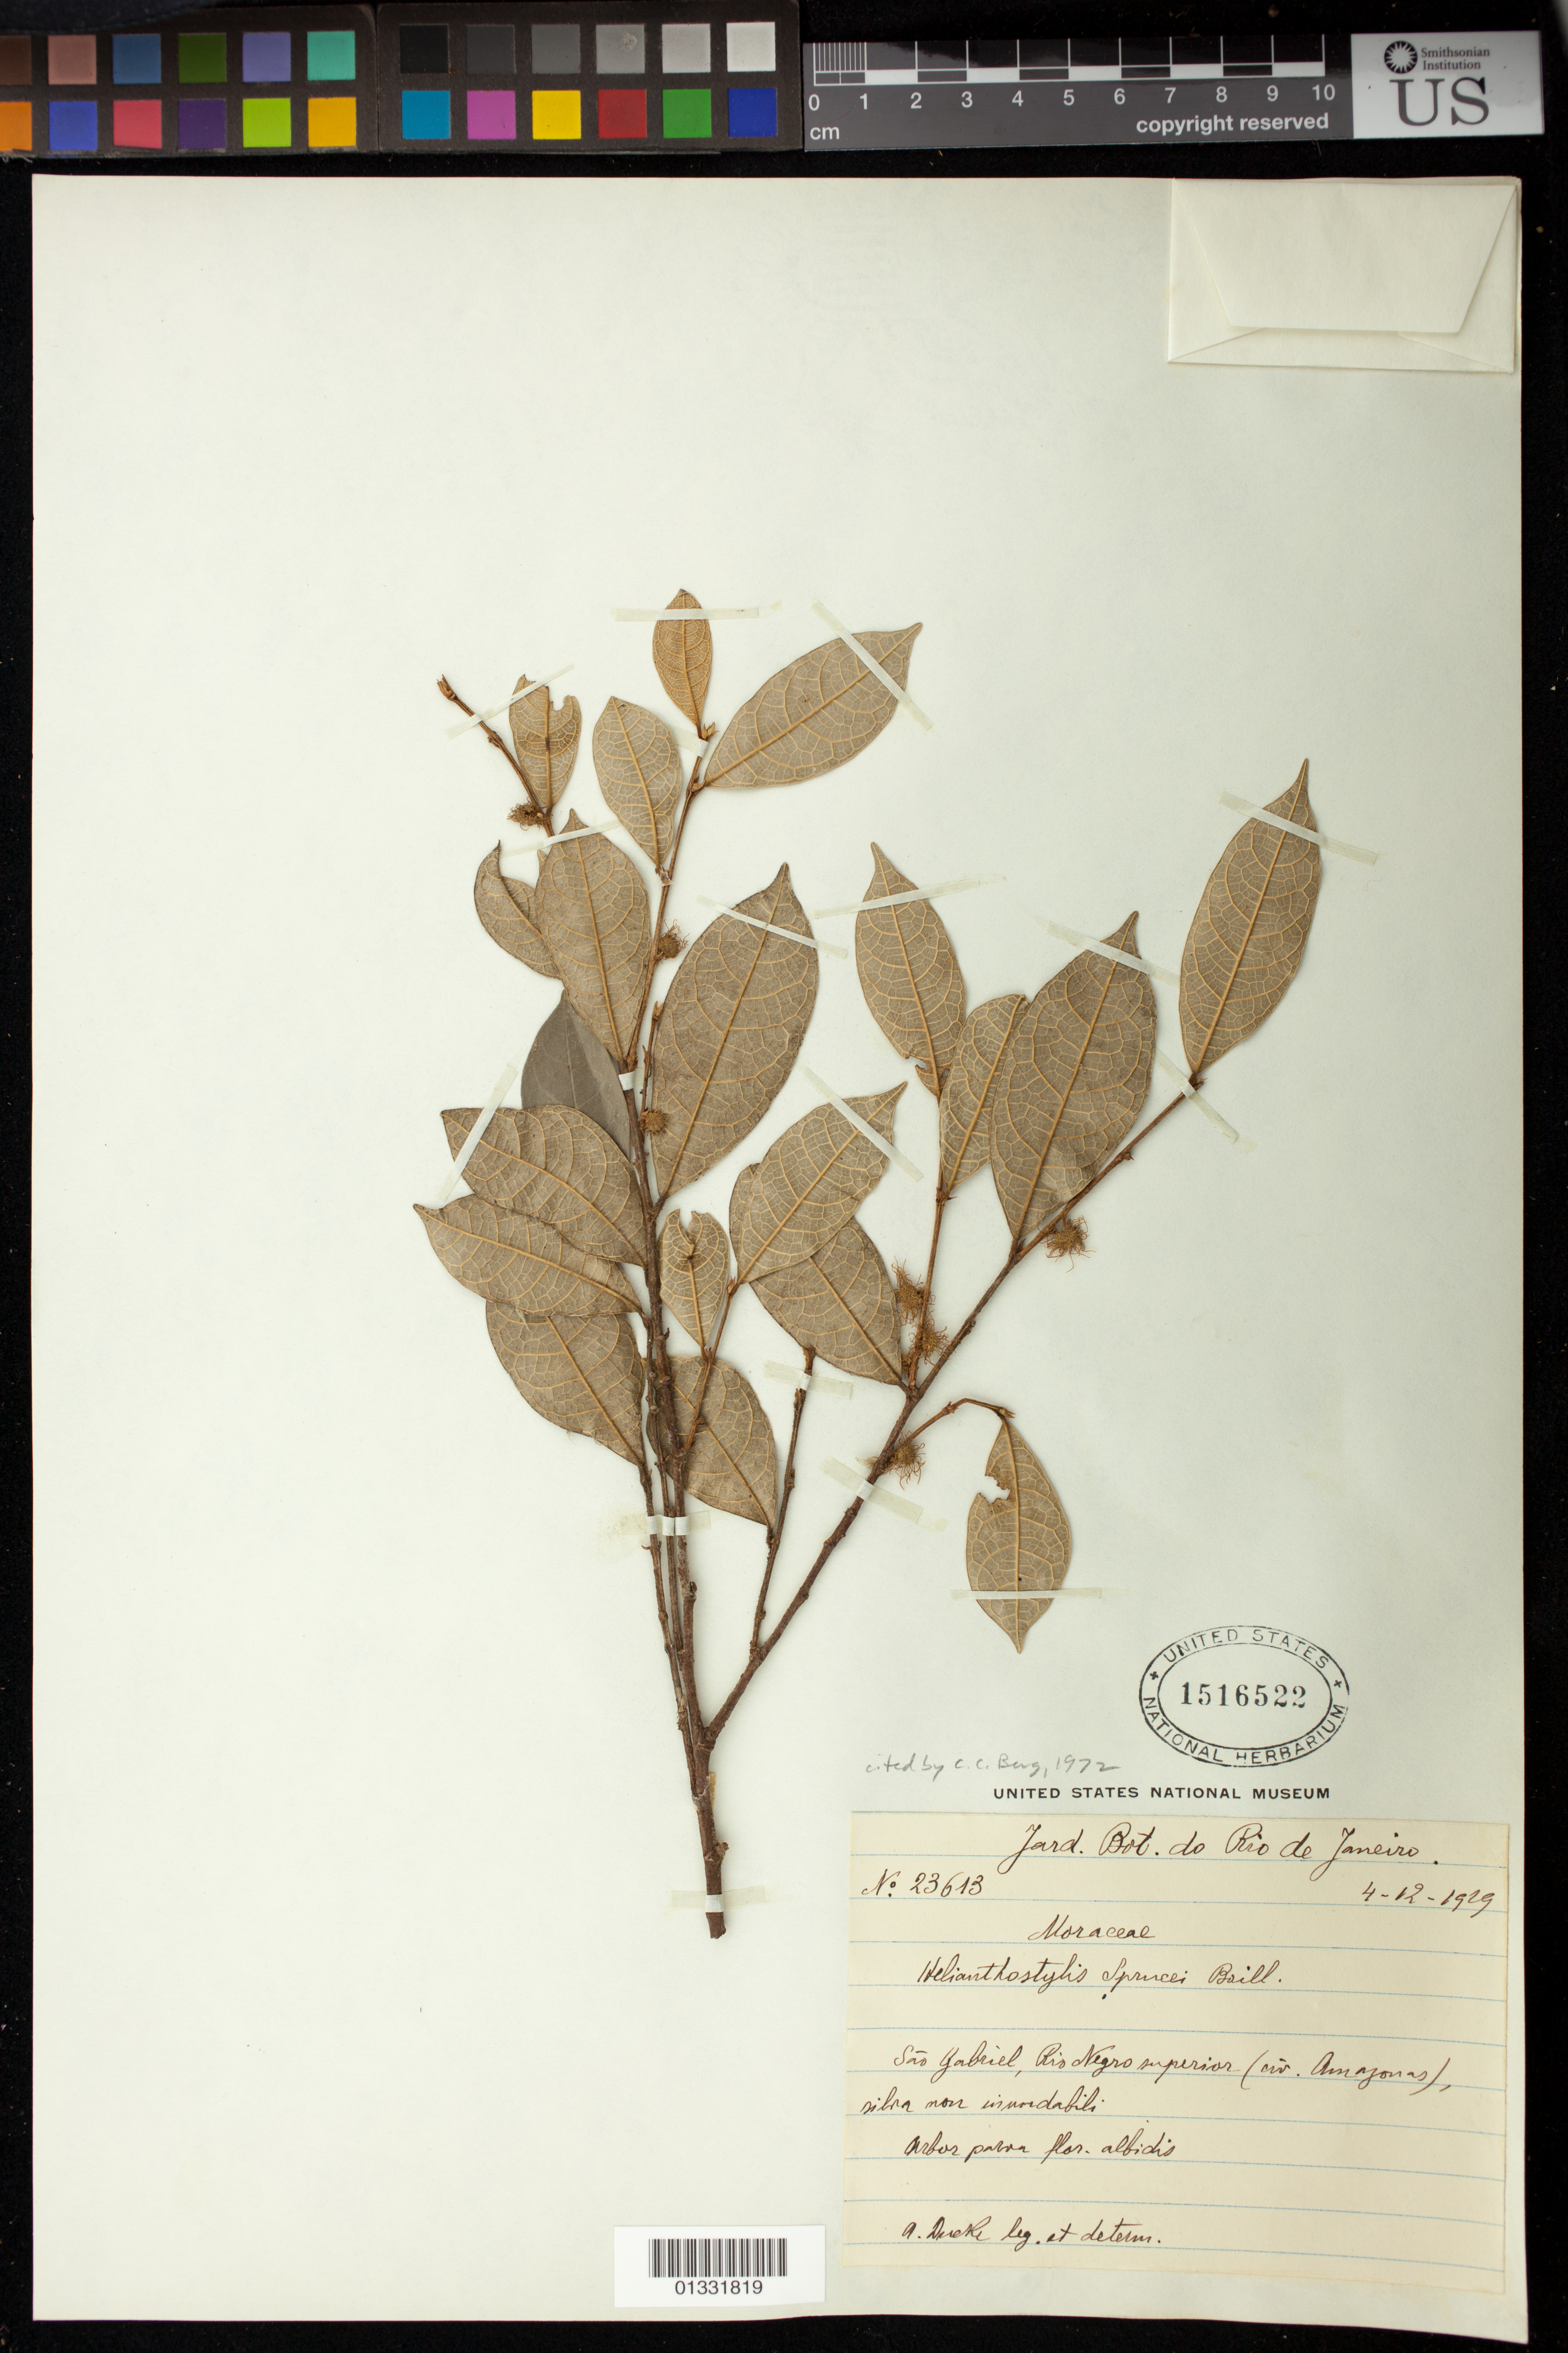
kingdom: Plantae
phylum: Tracheophyta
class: Magnoliopsida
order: Rosales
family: Moraceae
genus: Brosimum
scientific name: Brosimum sprucei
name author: (Baill.) E. M. Gardner & Zerega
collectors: A. Ducke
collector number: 23613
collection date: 1929-12-04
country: Brazil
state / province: Amazonas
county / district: São Gabriel da Cachoeira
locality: Rio Negro superior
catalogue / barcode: US 1516522